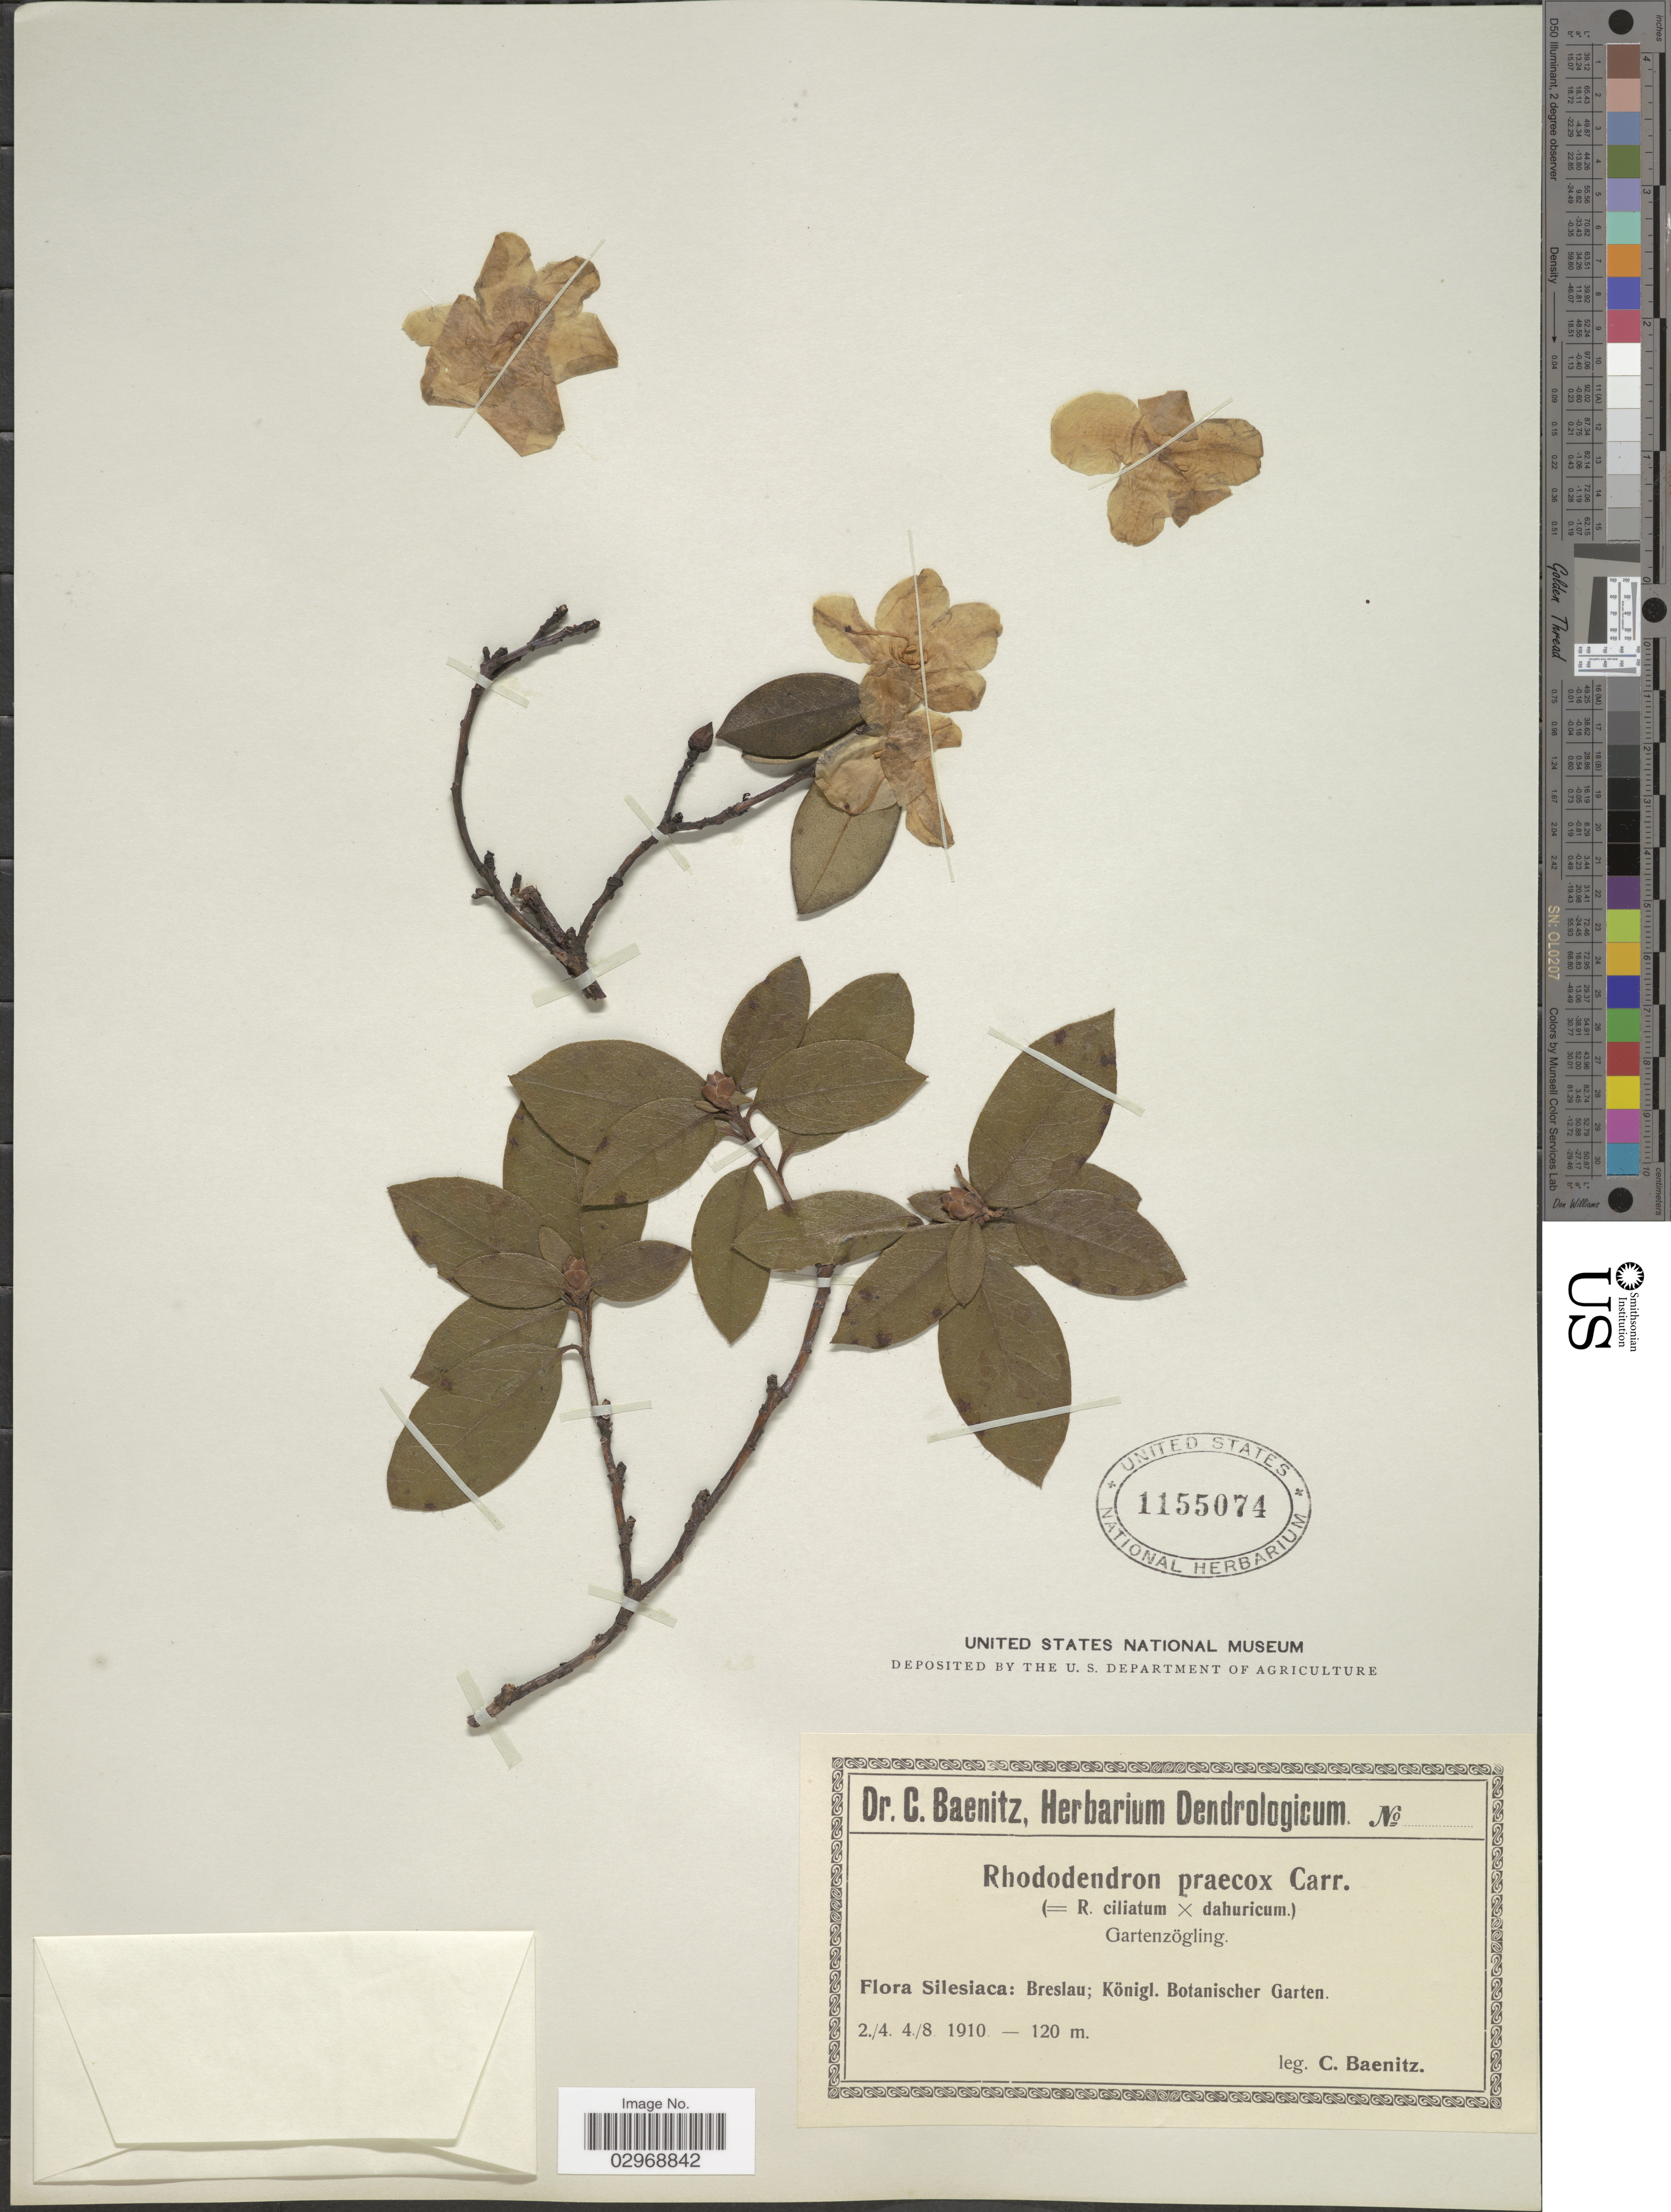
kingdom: Plantae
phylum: Tracheophyta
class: Magnoliopsida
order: Ericales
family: Ericaceae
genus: Rhododendron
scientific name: Rhododendron x praecox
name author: J. Dix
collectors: C. G. Baenitz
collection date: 1910-04-02/1910-08-04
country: Poland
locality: Silesiaca: Bresla; Königl. Botanischer Garten.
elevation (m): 120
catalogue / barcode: US 1155074